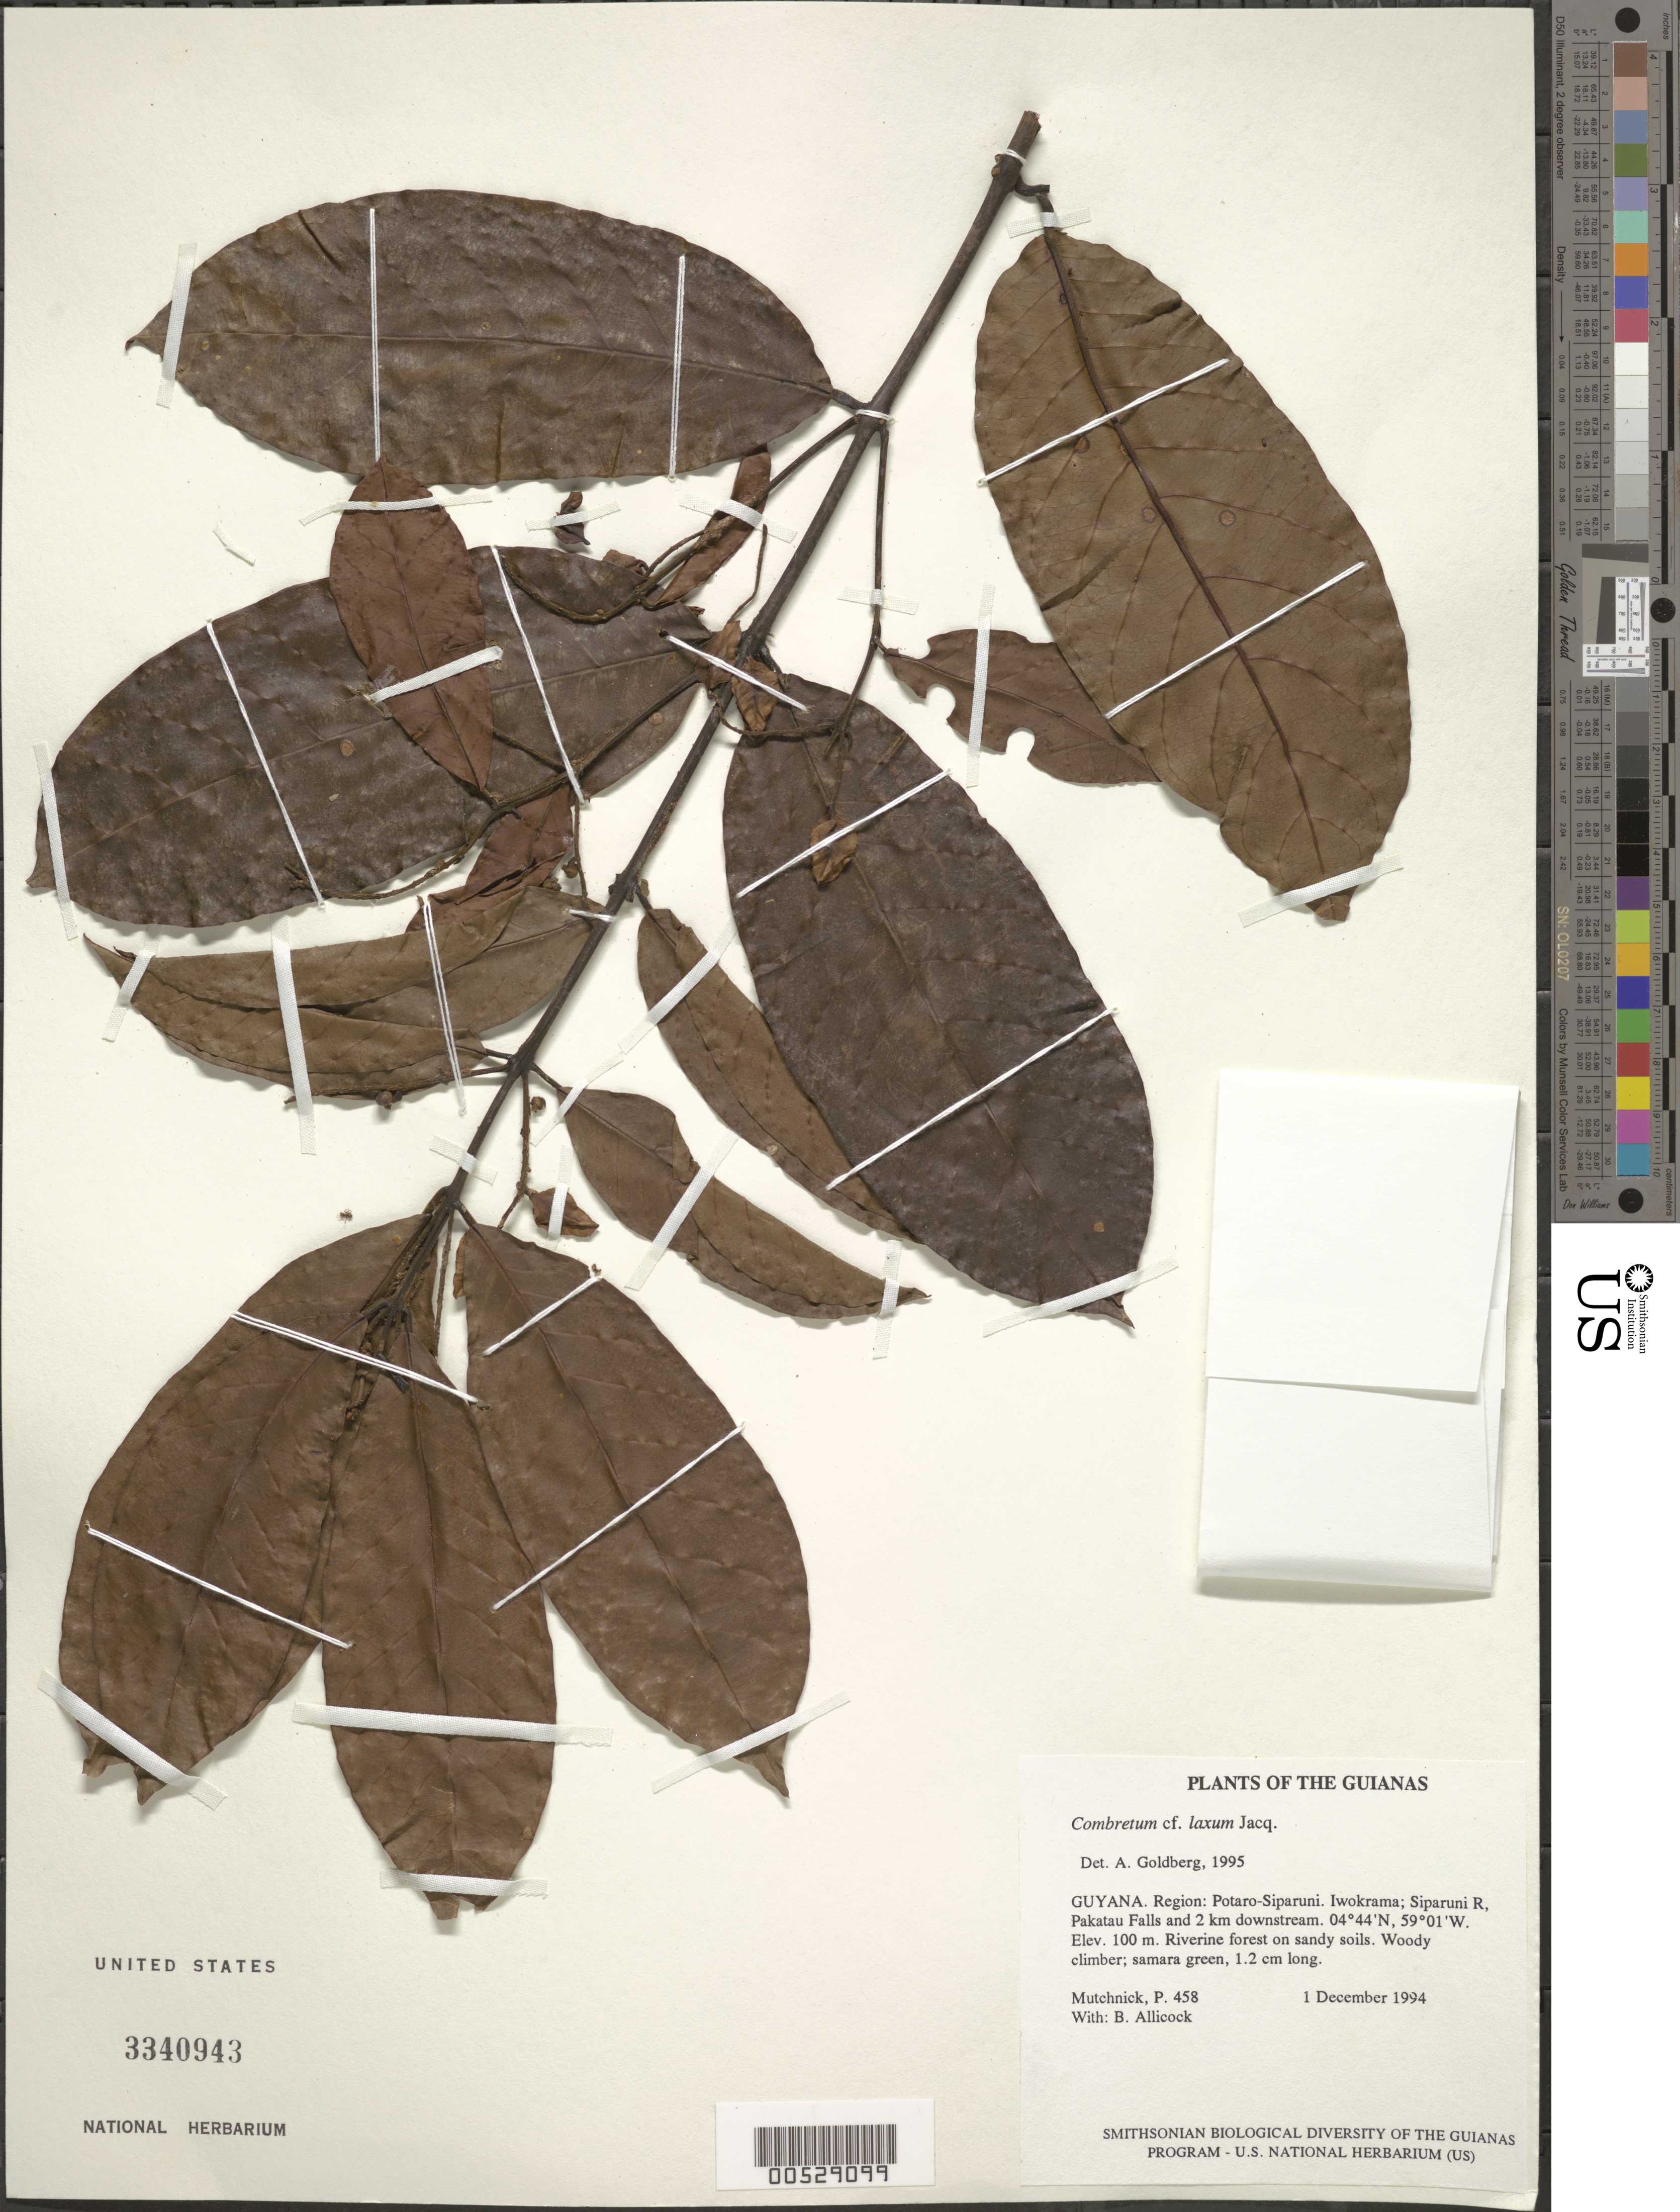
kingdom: Plantae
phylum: Tracheophyta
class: Magnoliopsida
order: Myrtales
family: Combretaceae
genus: Combretum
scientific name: Combretum laxum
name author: Jacq.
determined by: Stace, C. A.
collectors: P. Mutchnick & B. Allicock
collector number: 458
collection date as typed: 1 December 1994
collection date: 1994-12-01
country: Guyana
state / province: Potaro-Siparuni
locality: Iwokrama; Siparuni R, Pakatau Falls and 2 km downstream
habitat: Riverine forest on sandy soils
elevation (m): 100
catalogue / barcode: US 3340943